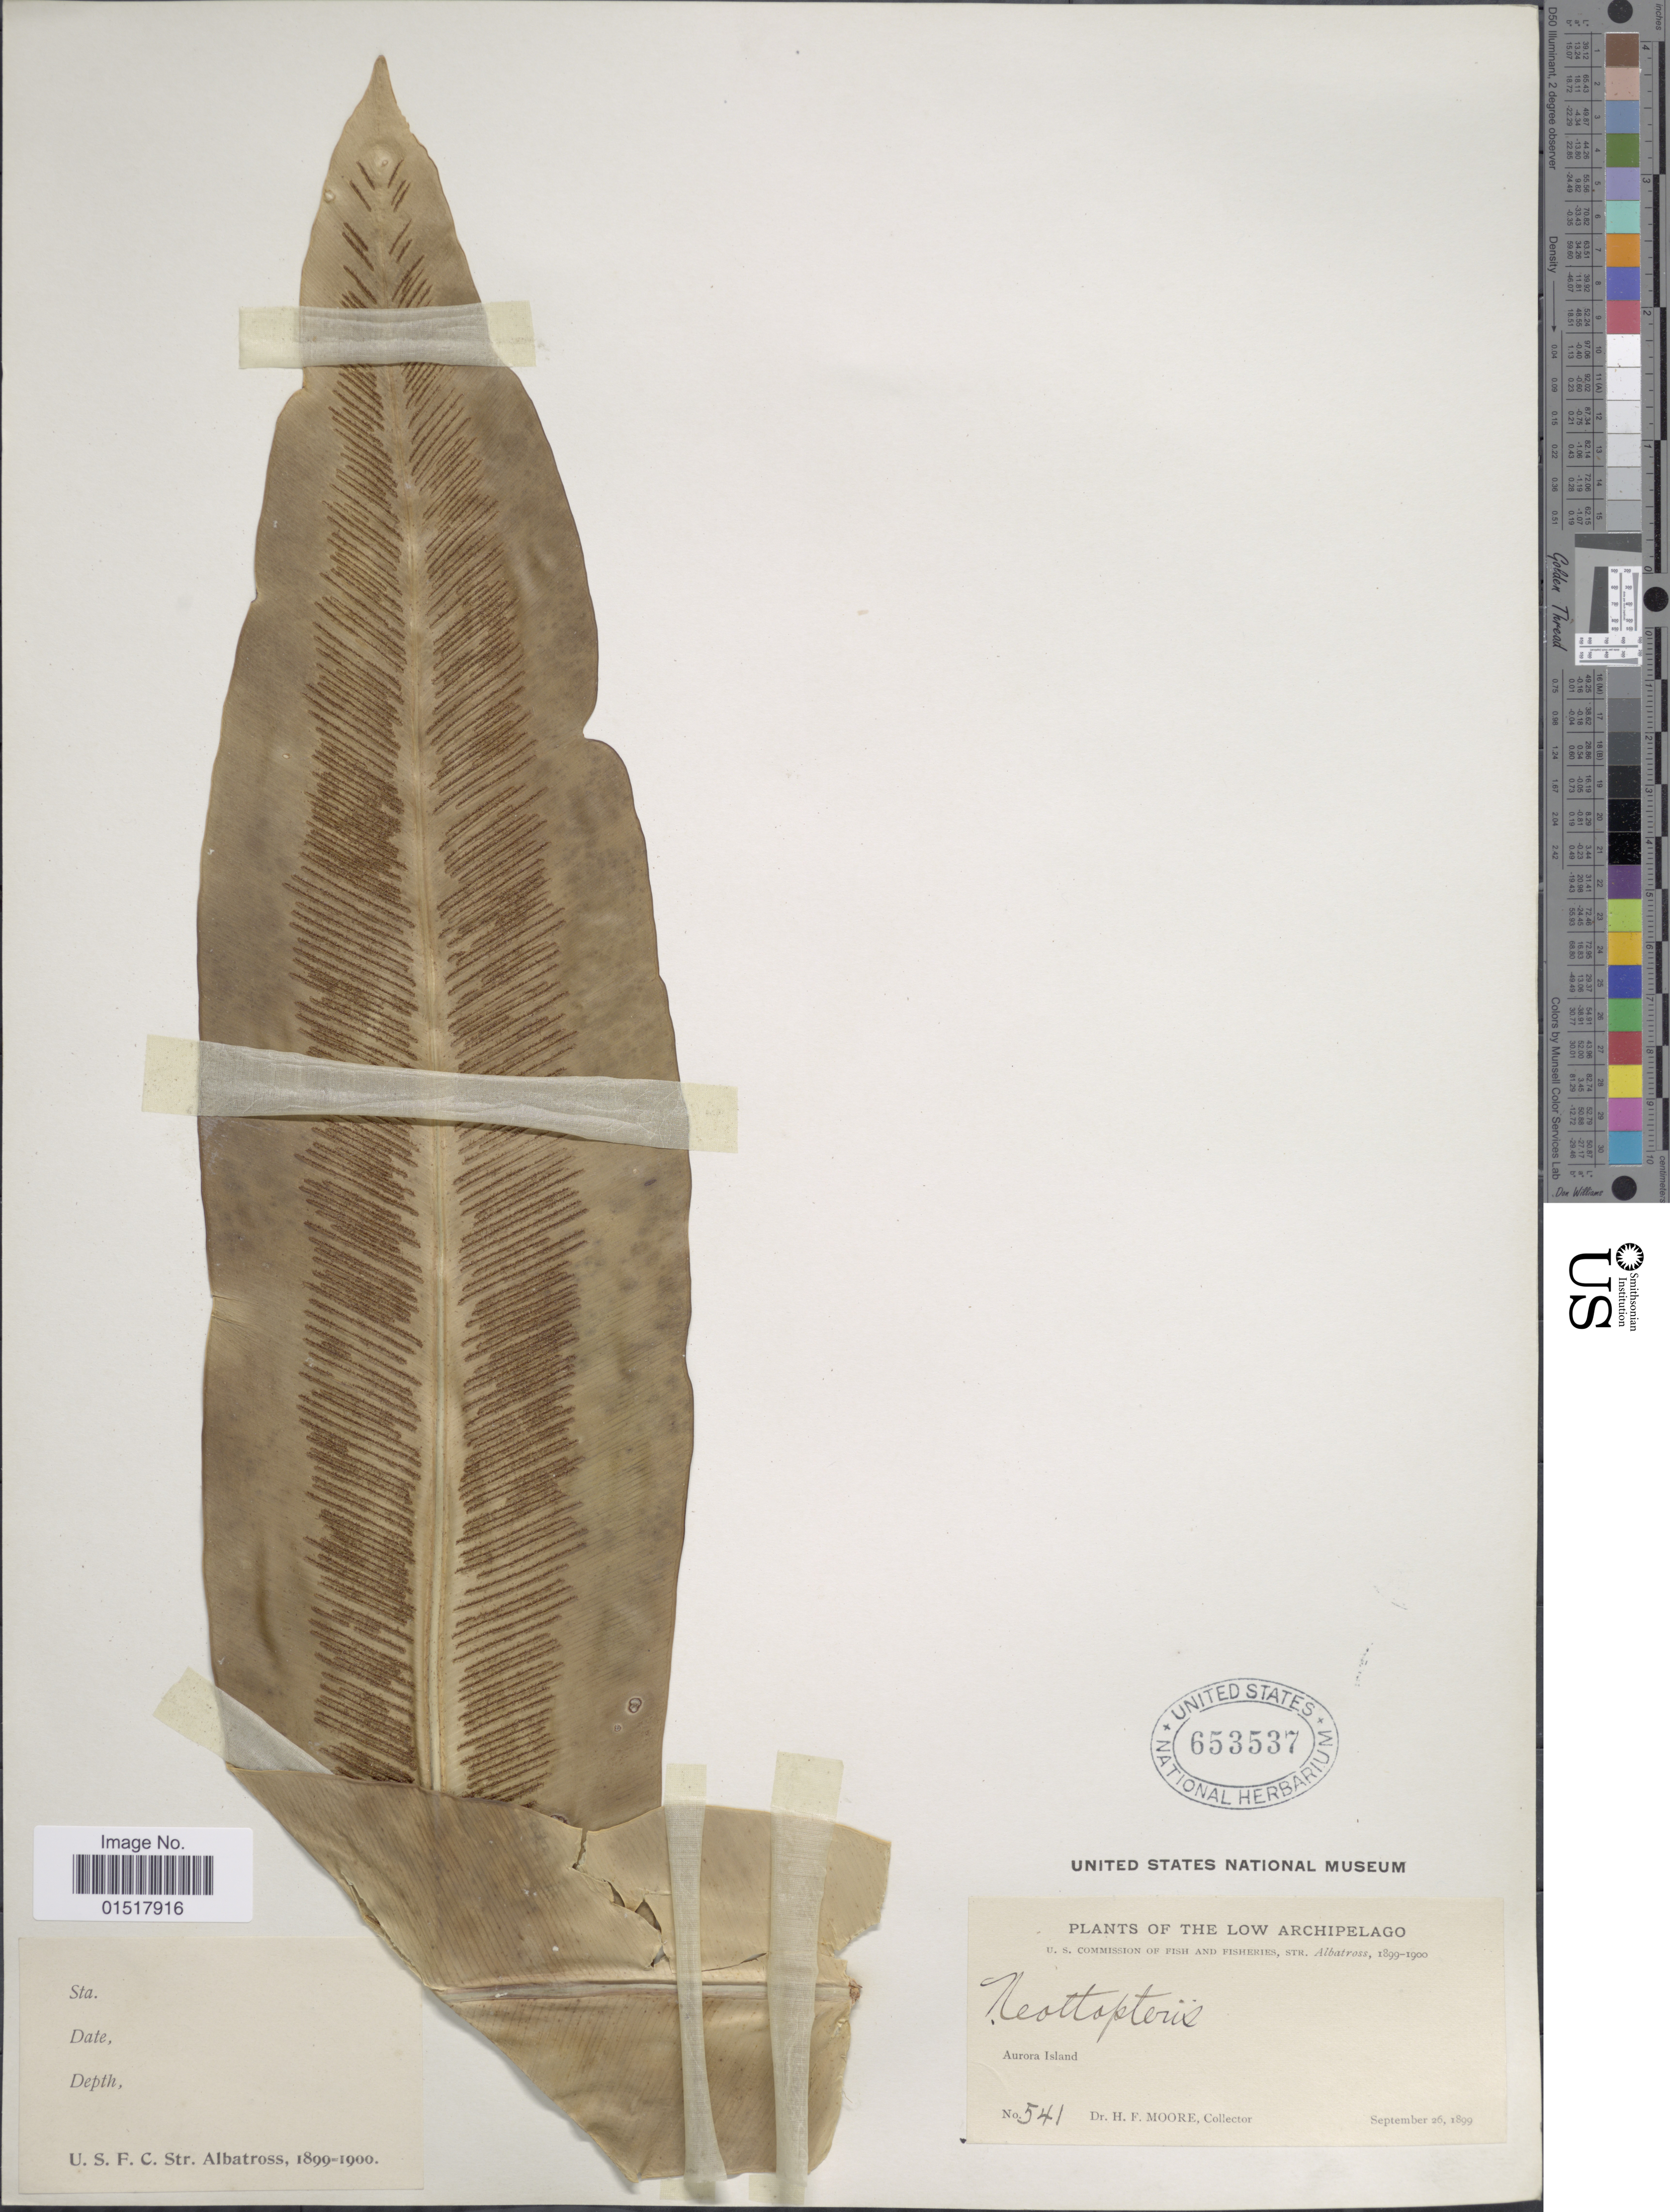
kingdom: Plantae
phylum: Tracheophyta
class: Polypodiopsida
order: Polypodiales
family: Aspleniaceae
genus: Asplenium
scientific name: Asplenium nidus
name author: L.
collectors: H. F. Moore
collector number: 541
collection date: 1899-09-26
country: French Polynesia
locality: Low Archipelago. Aurora Island.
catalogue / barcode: US 653537